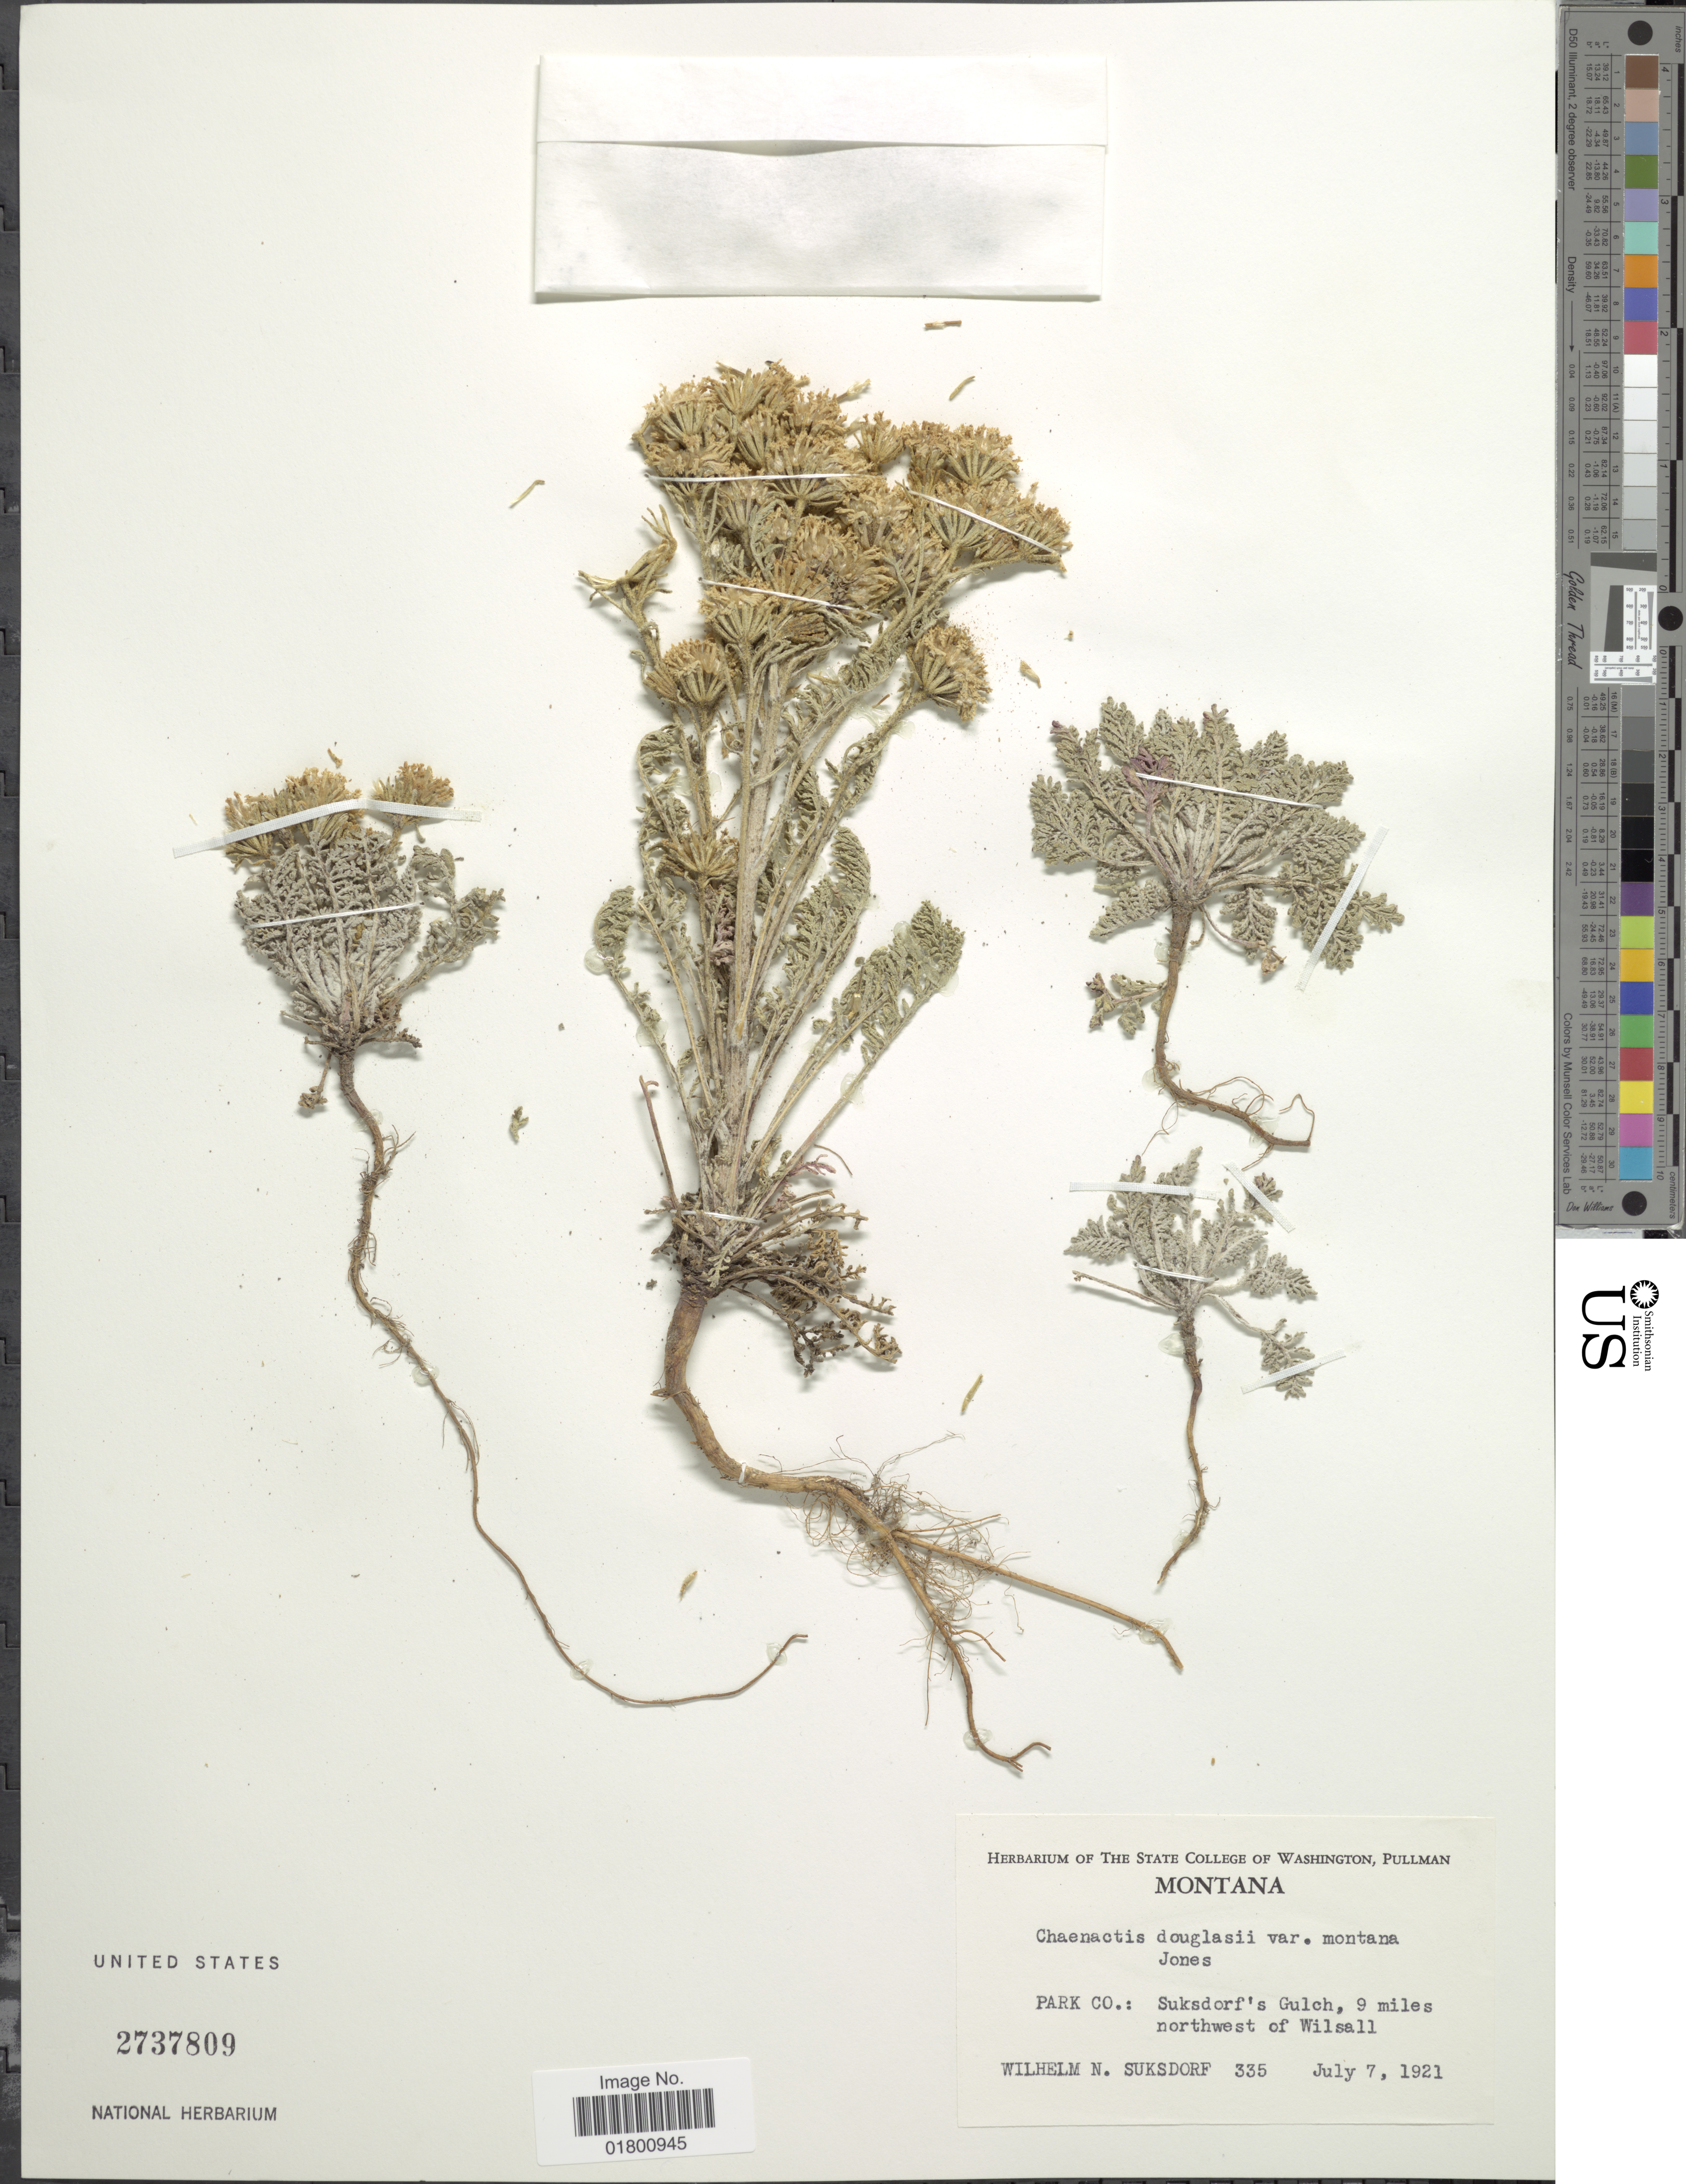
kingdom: Plantae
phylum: Tracheophyta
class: Magnoliopsida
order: Asterales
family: Asteraceae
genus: Chaenactis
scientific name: Chaenactis douglasii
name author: Hook. & Arn.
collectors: W. N. Suksdorf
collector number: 335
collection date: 1921-07-07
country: United States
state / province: Montana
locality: Park Co.: Suksdorf's Gulch, 9 miles northwest of Wilsall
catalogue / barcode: US 2737809